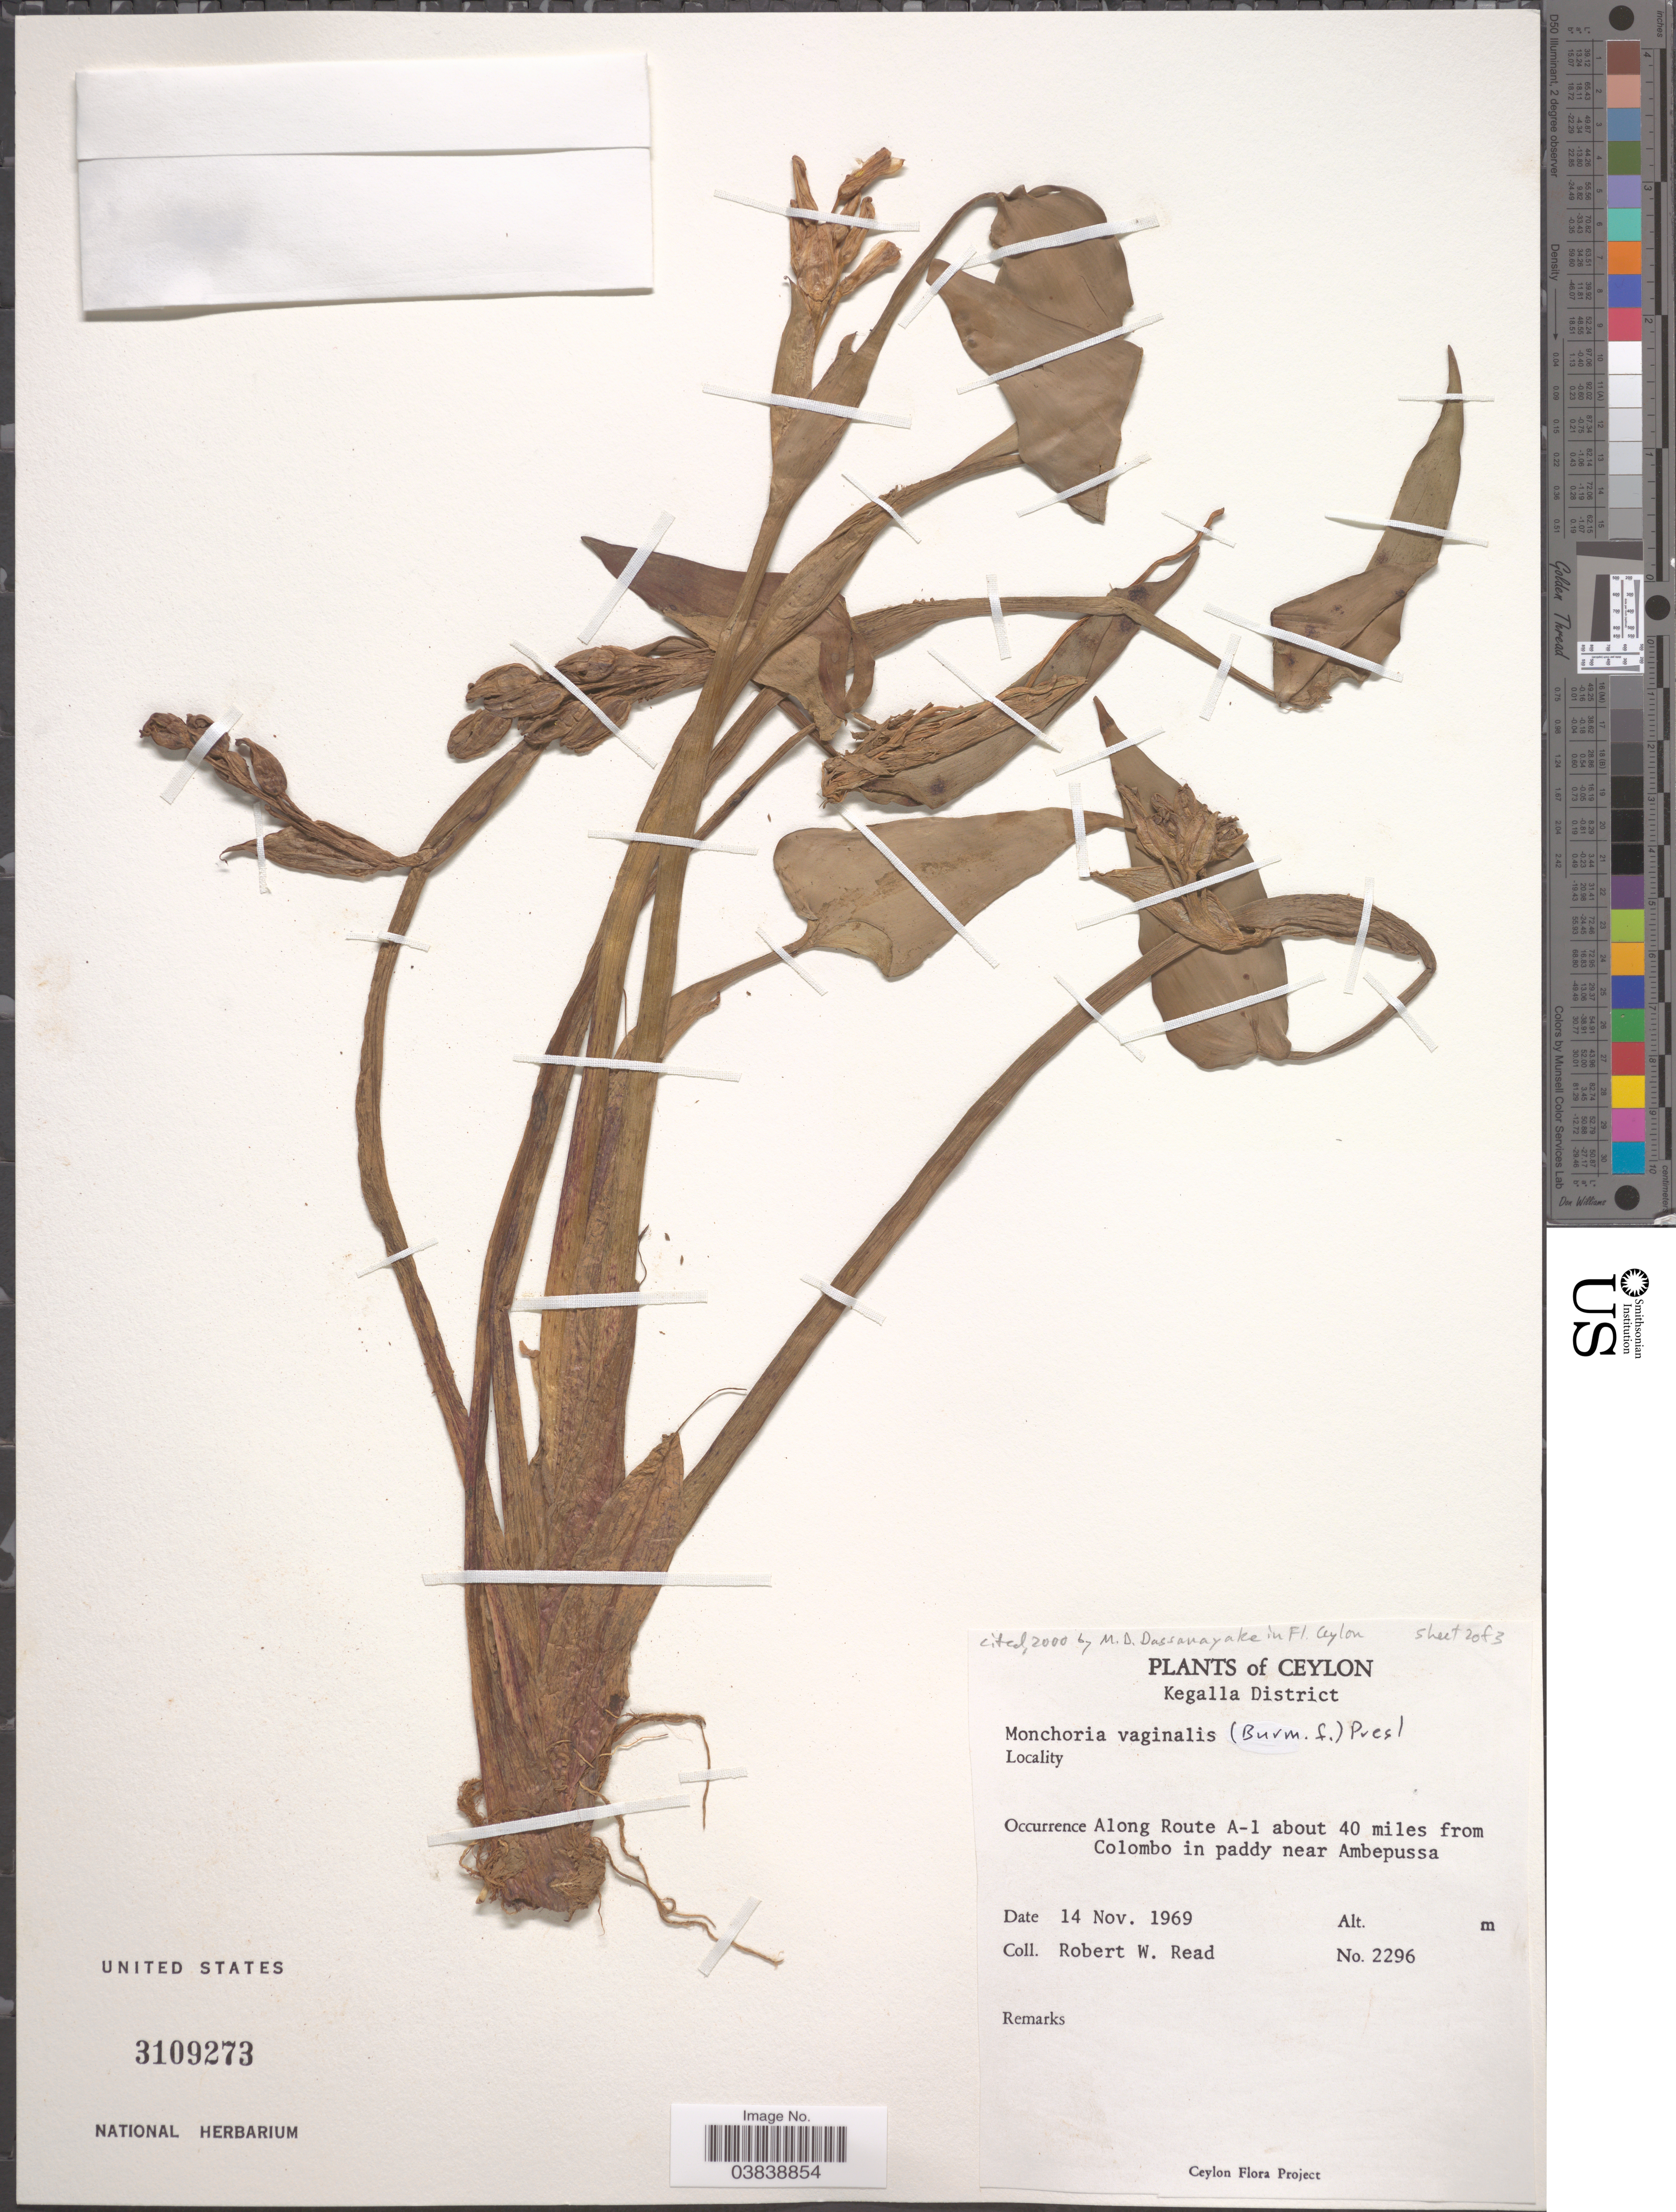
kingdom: Plantae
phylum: Tracheophyta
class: Liliopsida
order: Commelinales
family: Pontederiaceae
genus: Monochoria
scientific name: Monochoria vaginalis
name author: (Burm. f.) C. Presl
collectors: R. W. Read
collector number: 2296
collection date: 1969-11-14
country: Sri Lanka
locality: Ceylon. Kegalla District. Along Route A-1 about 40 miles from Colombo in paddy near Ambepussa.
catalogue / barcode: US 3109273